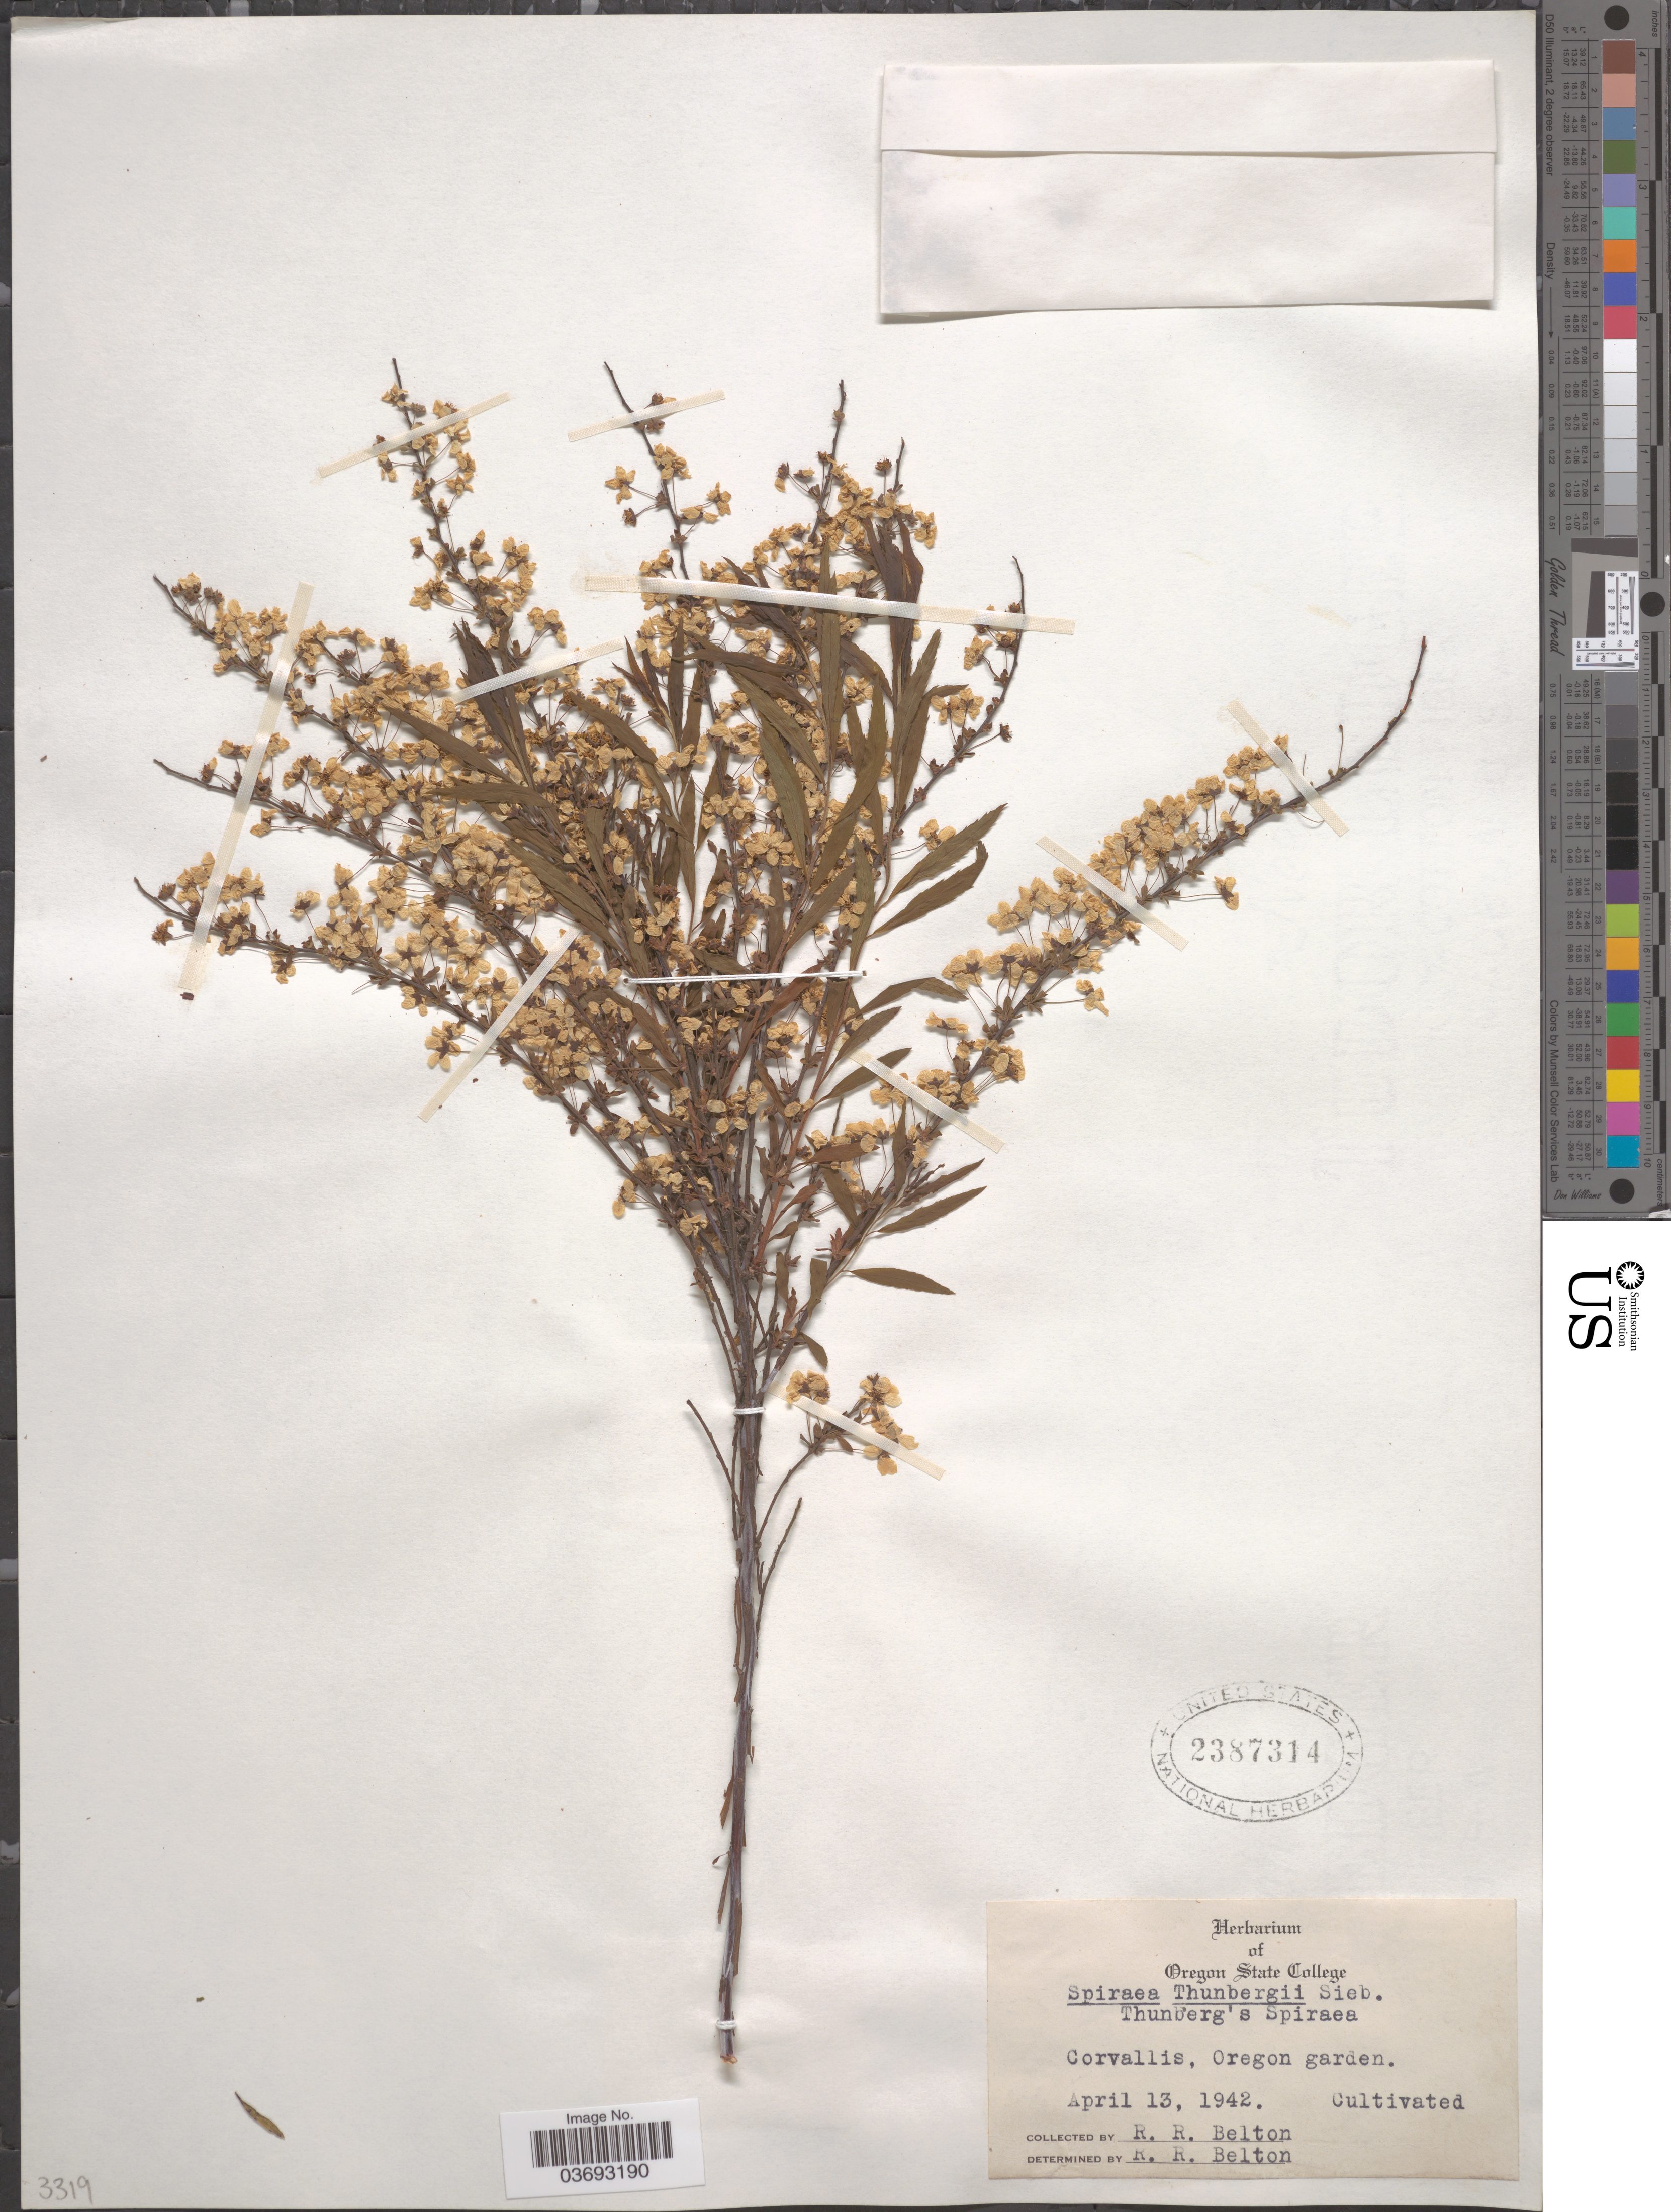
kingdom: Plantae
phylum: Tracheophyta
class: Magnoliopsida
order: Rosales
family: Rosaceae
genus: Spiraea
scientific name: Spiraea thunbergii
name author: Siebert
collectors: R. Belton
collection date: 1942-04-13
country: United States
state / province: Oregon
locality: Corvallis, Oregon garden.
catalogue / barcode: US 2387314